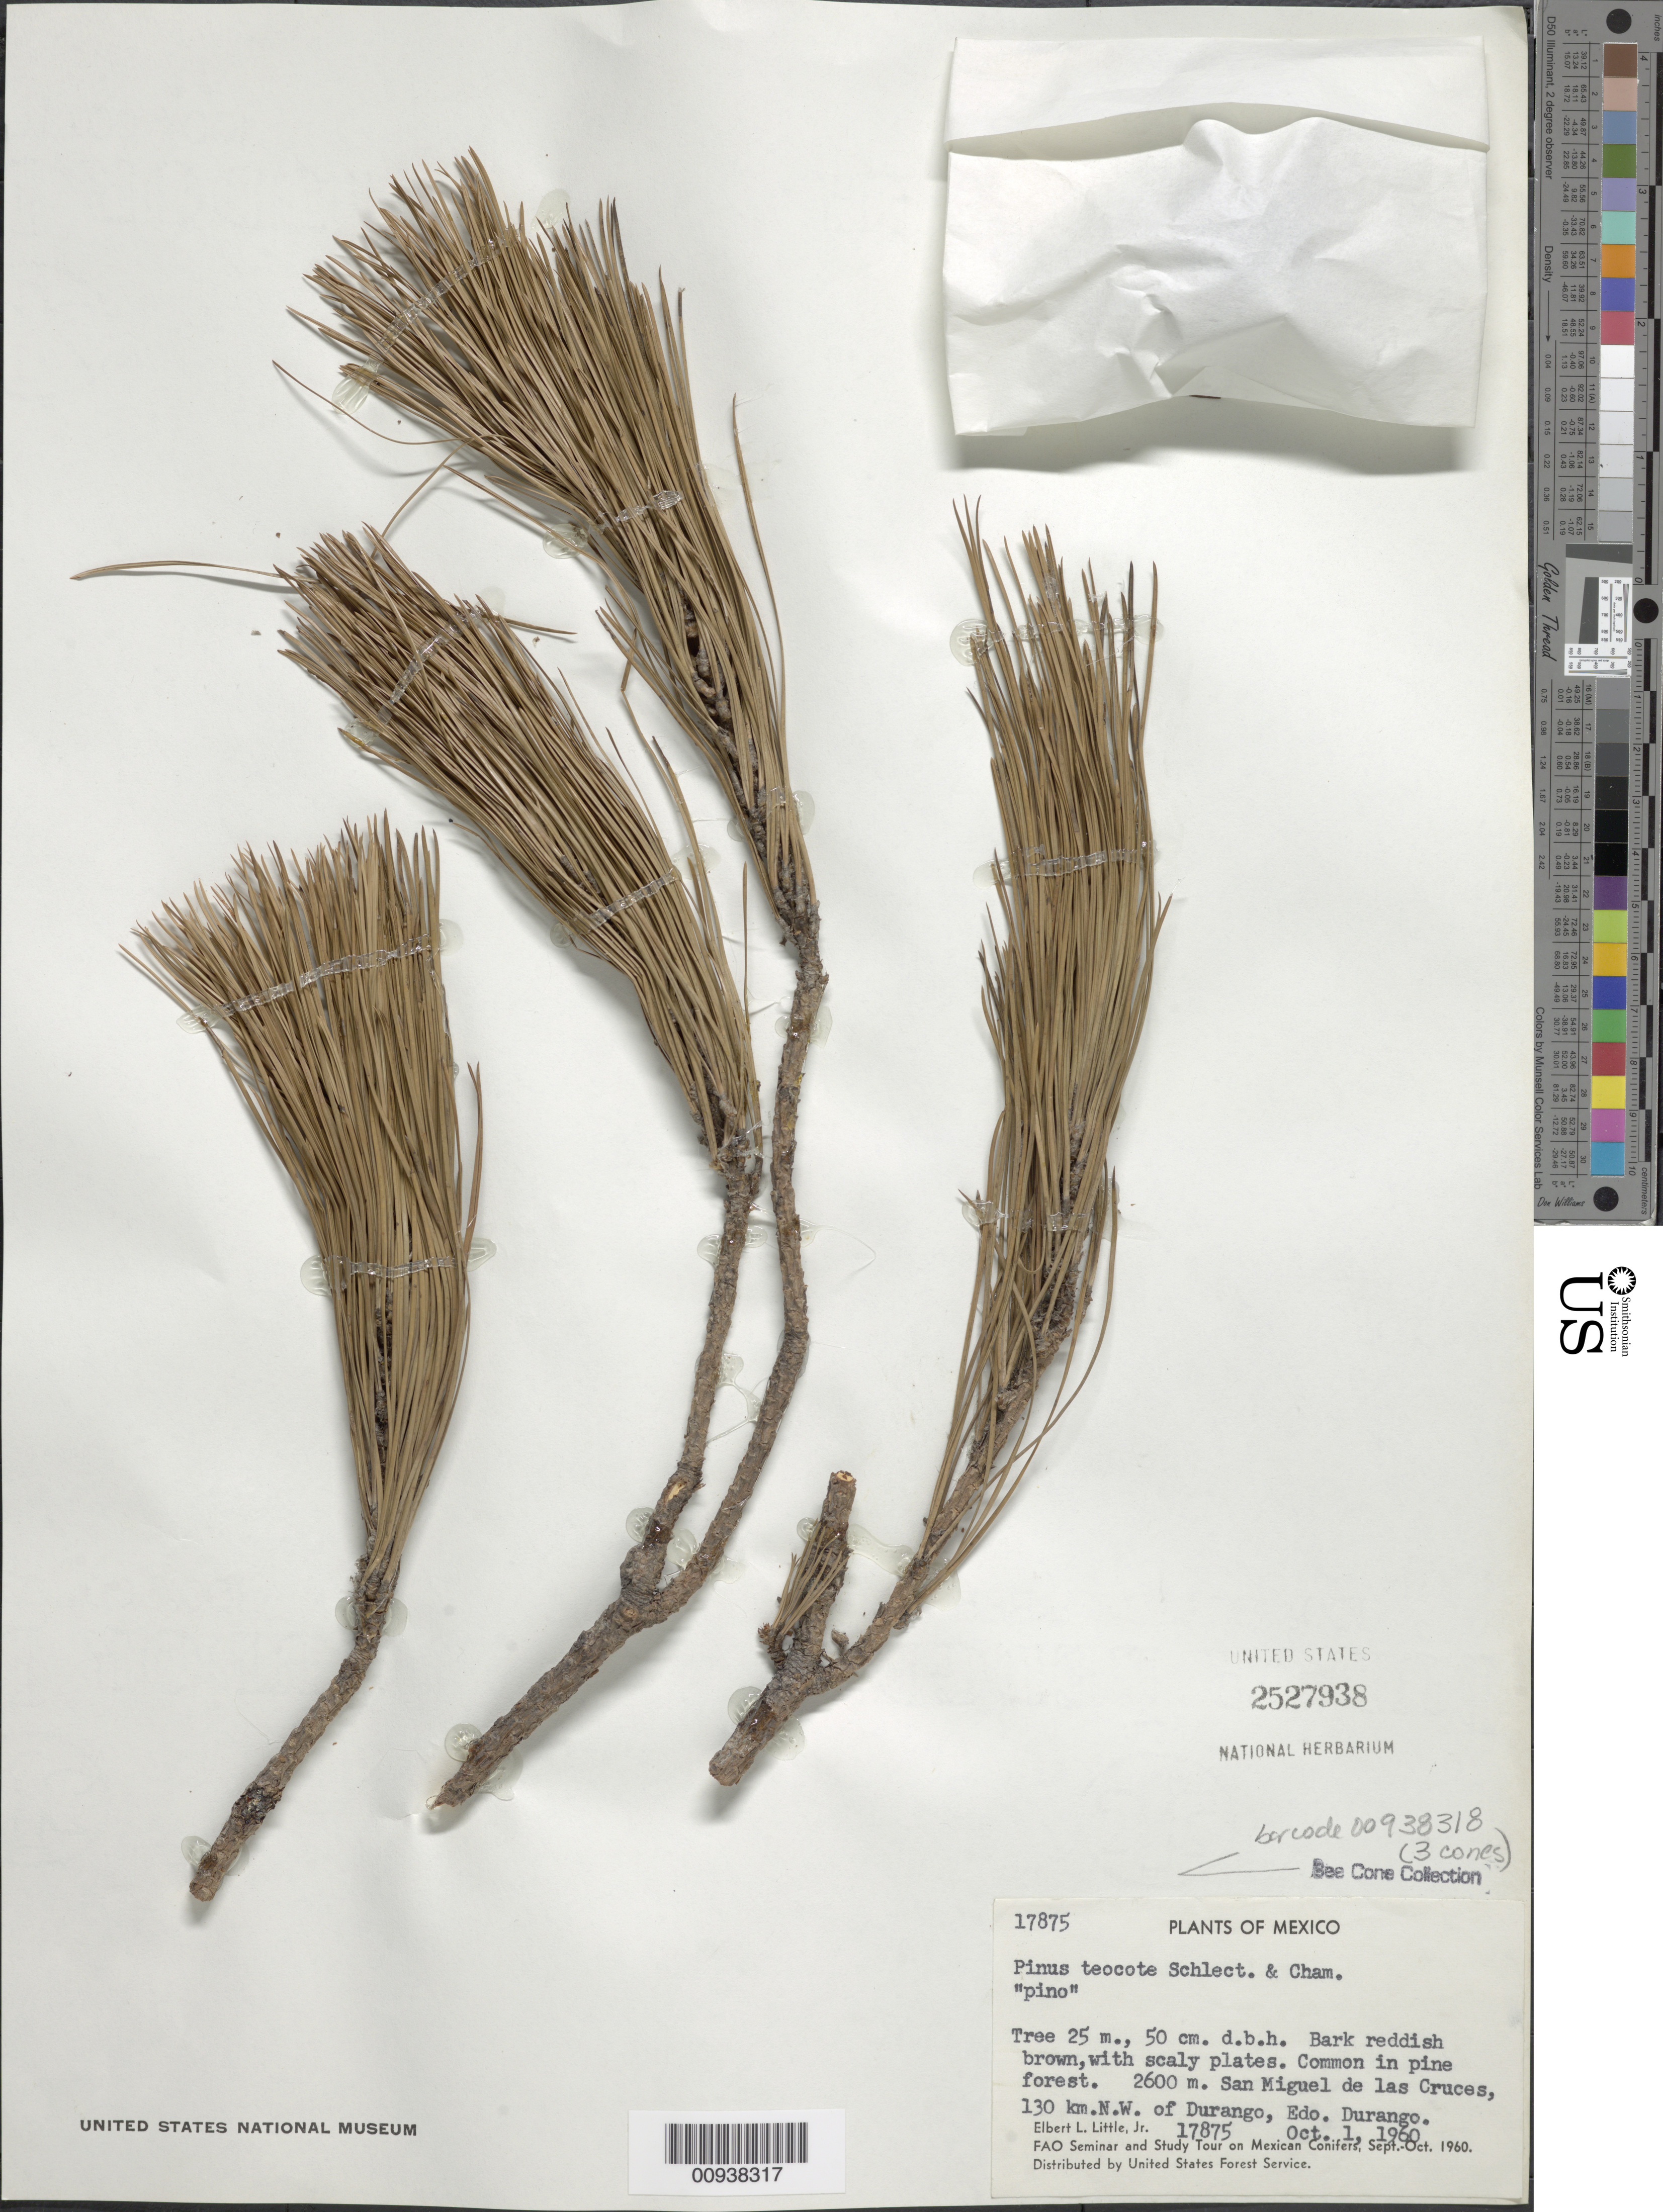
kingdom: Plantae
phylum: Tracheophyta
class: Pinopsida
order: Pinales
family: Pinaceae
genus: Pinus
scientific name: Pinus teocote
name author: Schltdl. & Cham.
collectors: E. L. Little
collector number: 17875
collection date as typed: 01 Oct 1960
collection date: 1960-10-01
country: Mexico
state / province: Durango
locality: San Miguel de las Cruces, 130 km. NW of Durango.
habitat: Pine forest.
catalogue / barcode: US 2527938